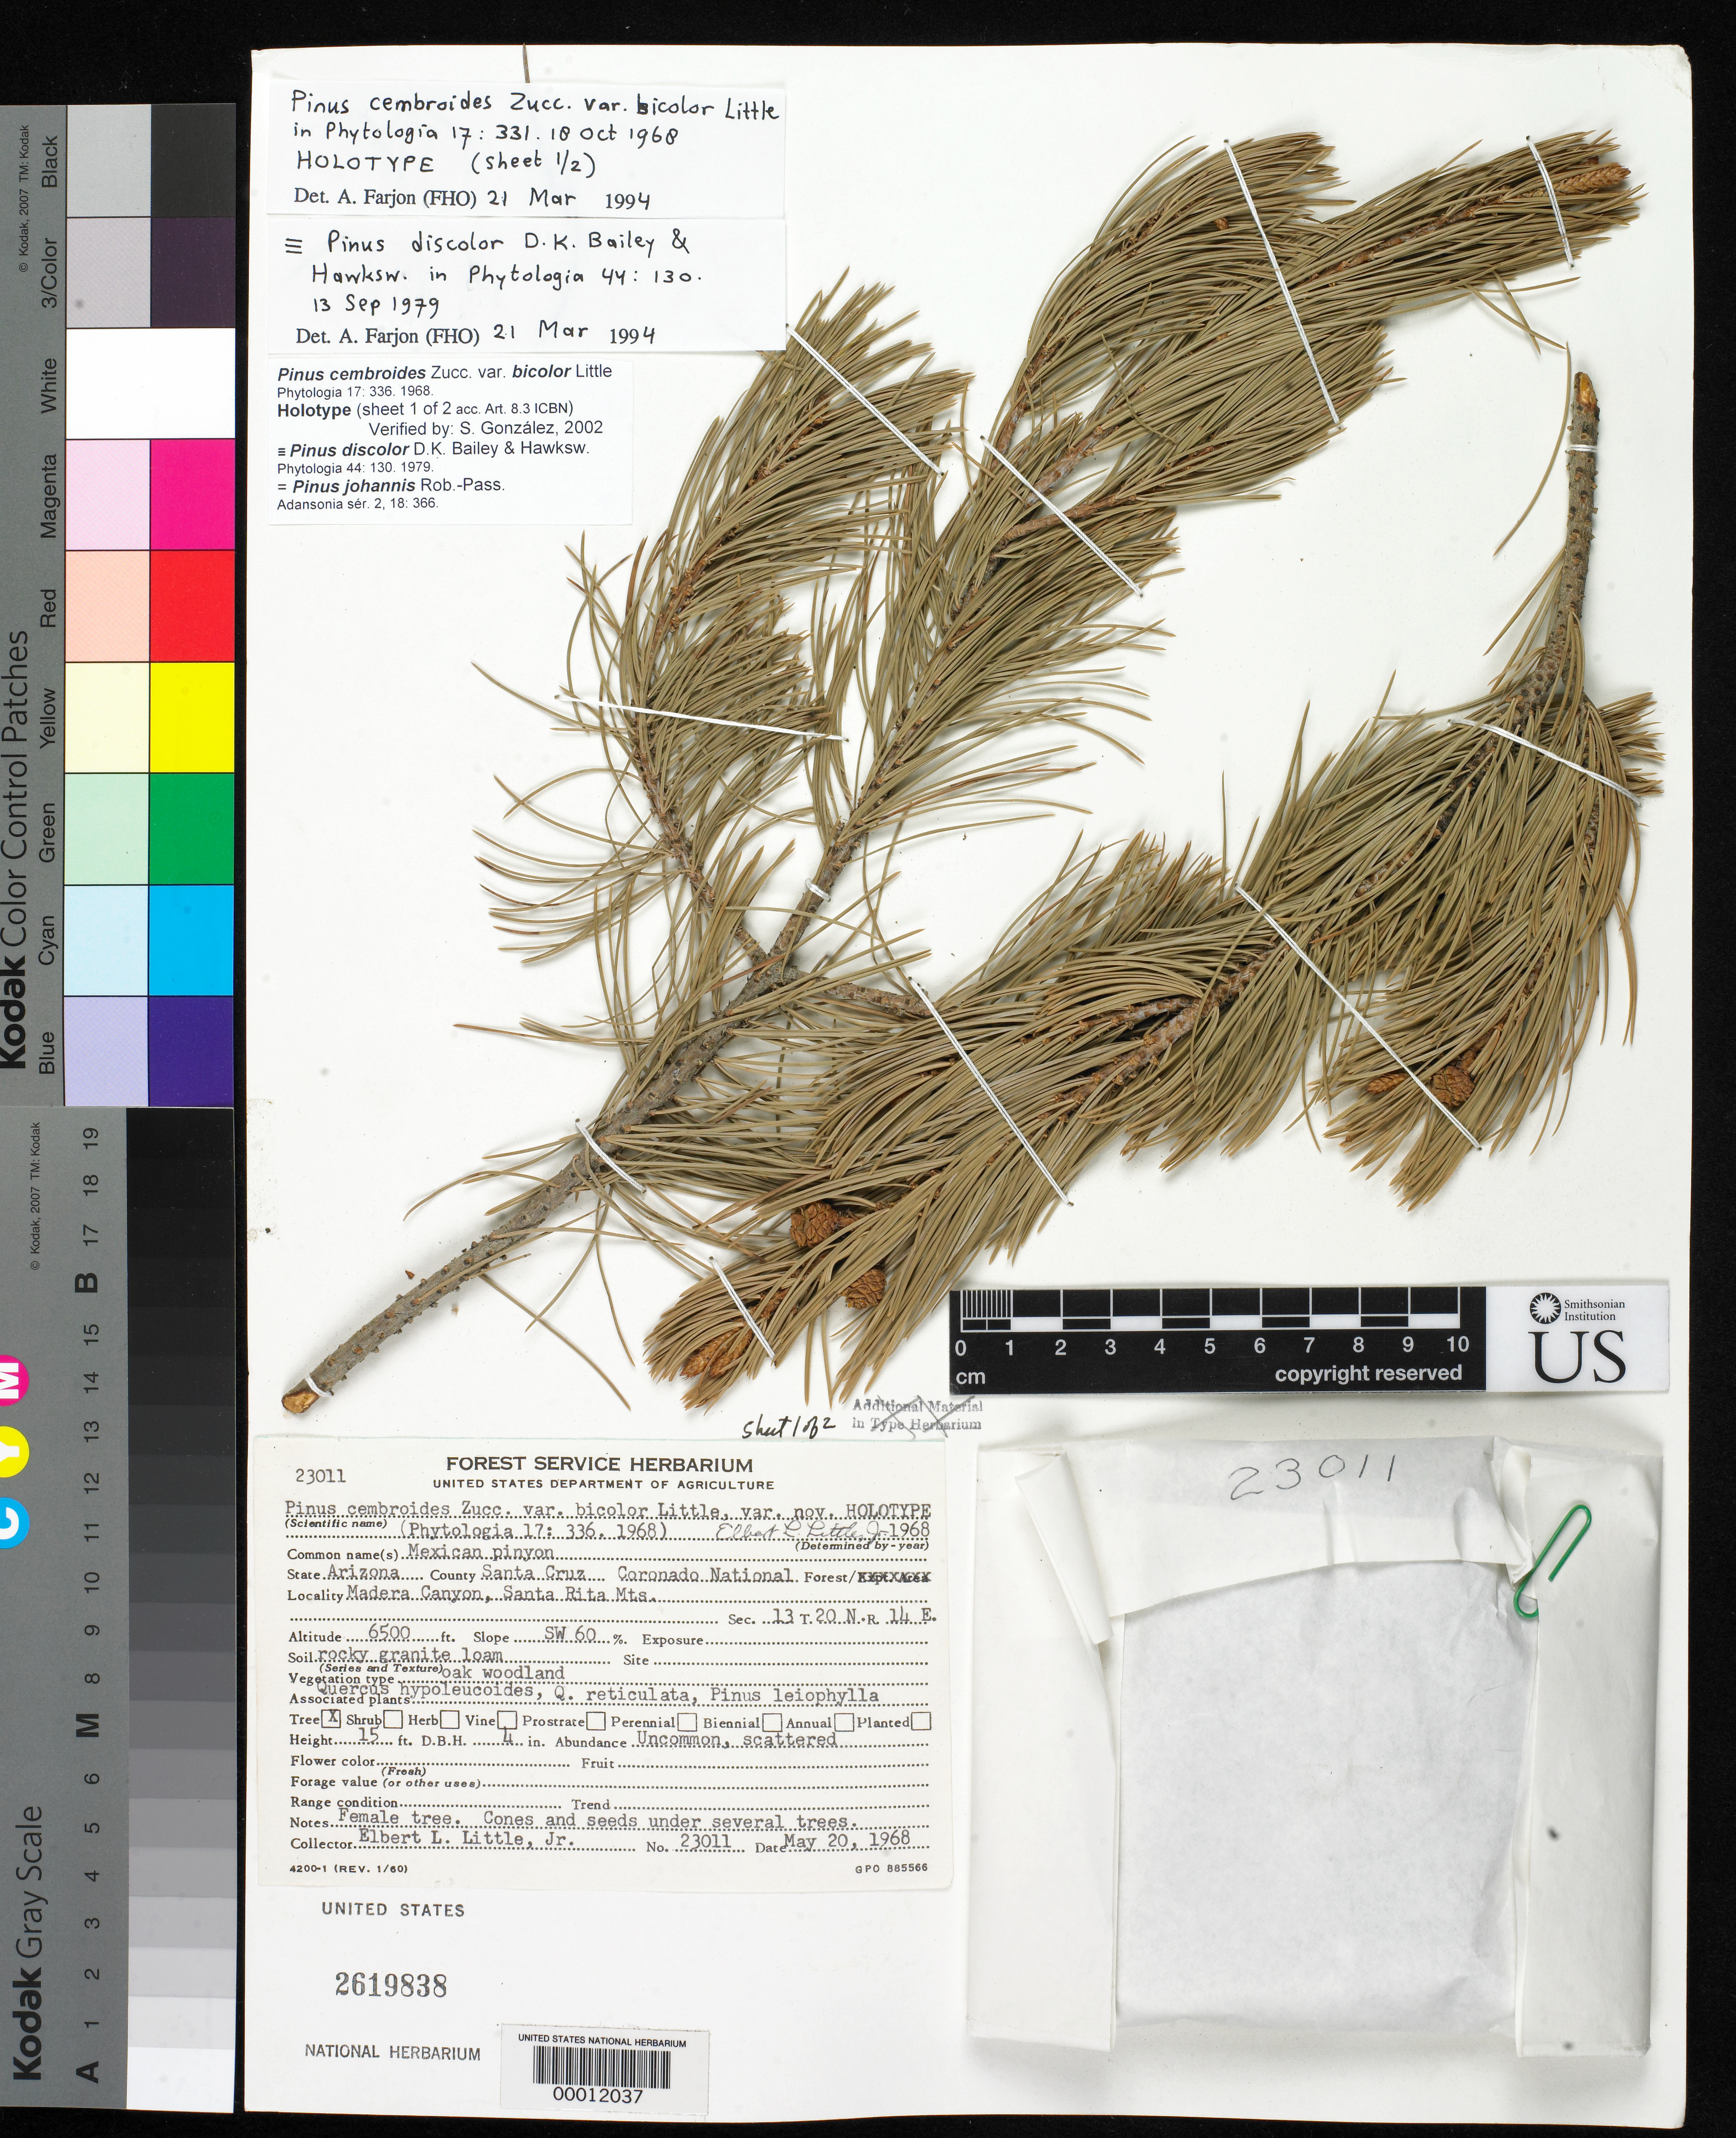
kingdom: Plantae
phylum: Tracheophyta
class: Pinopsida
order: Pinales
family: Pinaceae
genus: Pinus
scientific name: Pinus cembroides var. bicolor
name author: Little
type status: Holotype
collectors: E. L. Little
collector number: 23011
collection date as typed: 20 May 1968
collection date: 1968-05-20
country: United States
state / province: Arizona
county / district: Santa Cruz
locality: Coronado National Forest, Madera Canyon, Santa Rita Mts.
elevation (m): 1981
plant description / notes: Also a type of Pinus discolor D.K. Bailey & Hawksw.; Also a type of Pinus cembroides var. bicolor Little.; Replacement name for Pinus cembroides var. bicolor Little.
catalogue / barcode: US 2619838